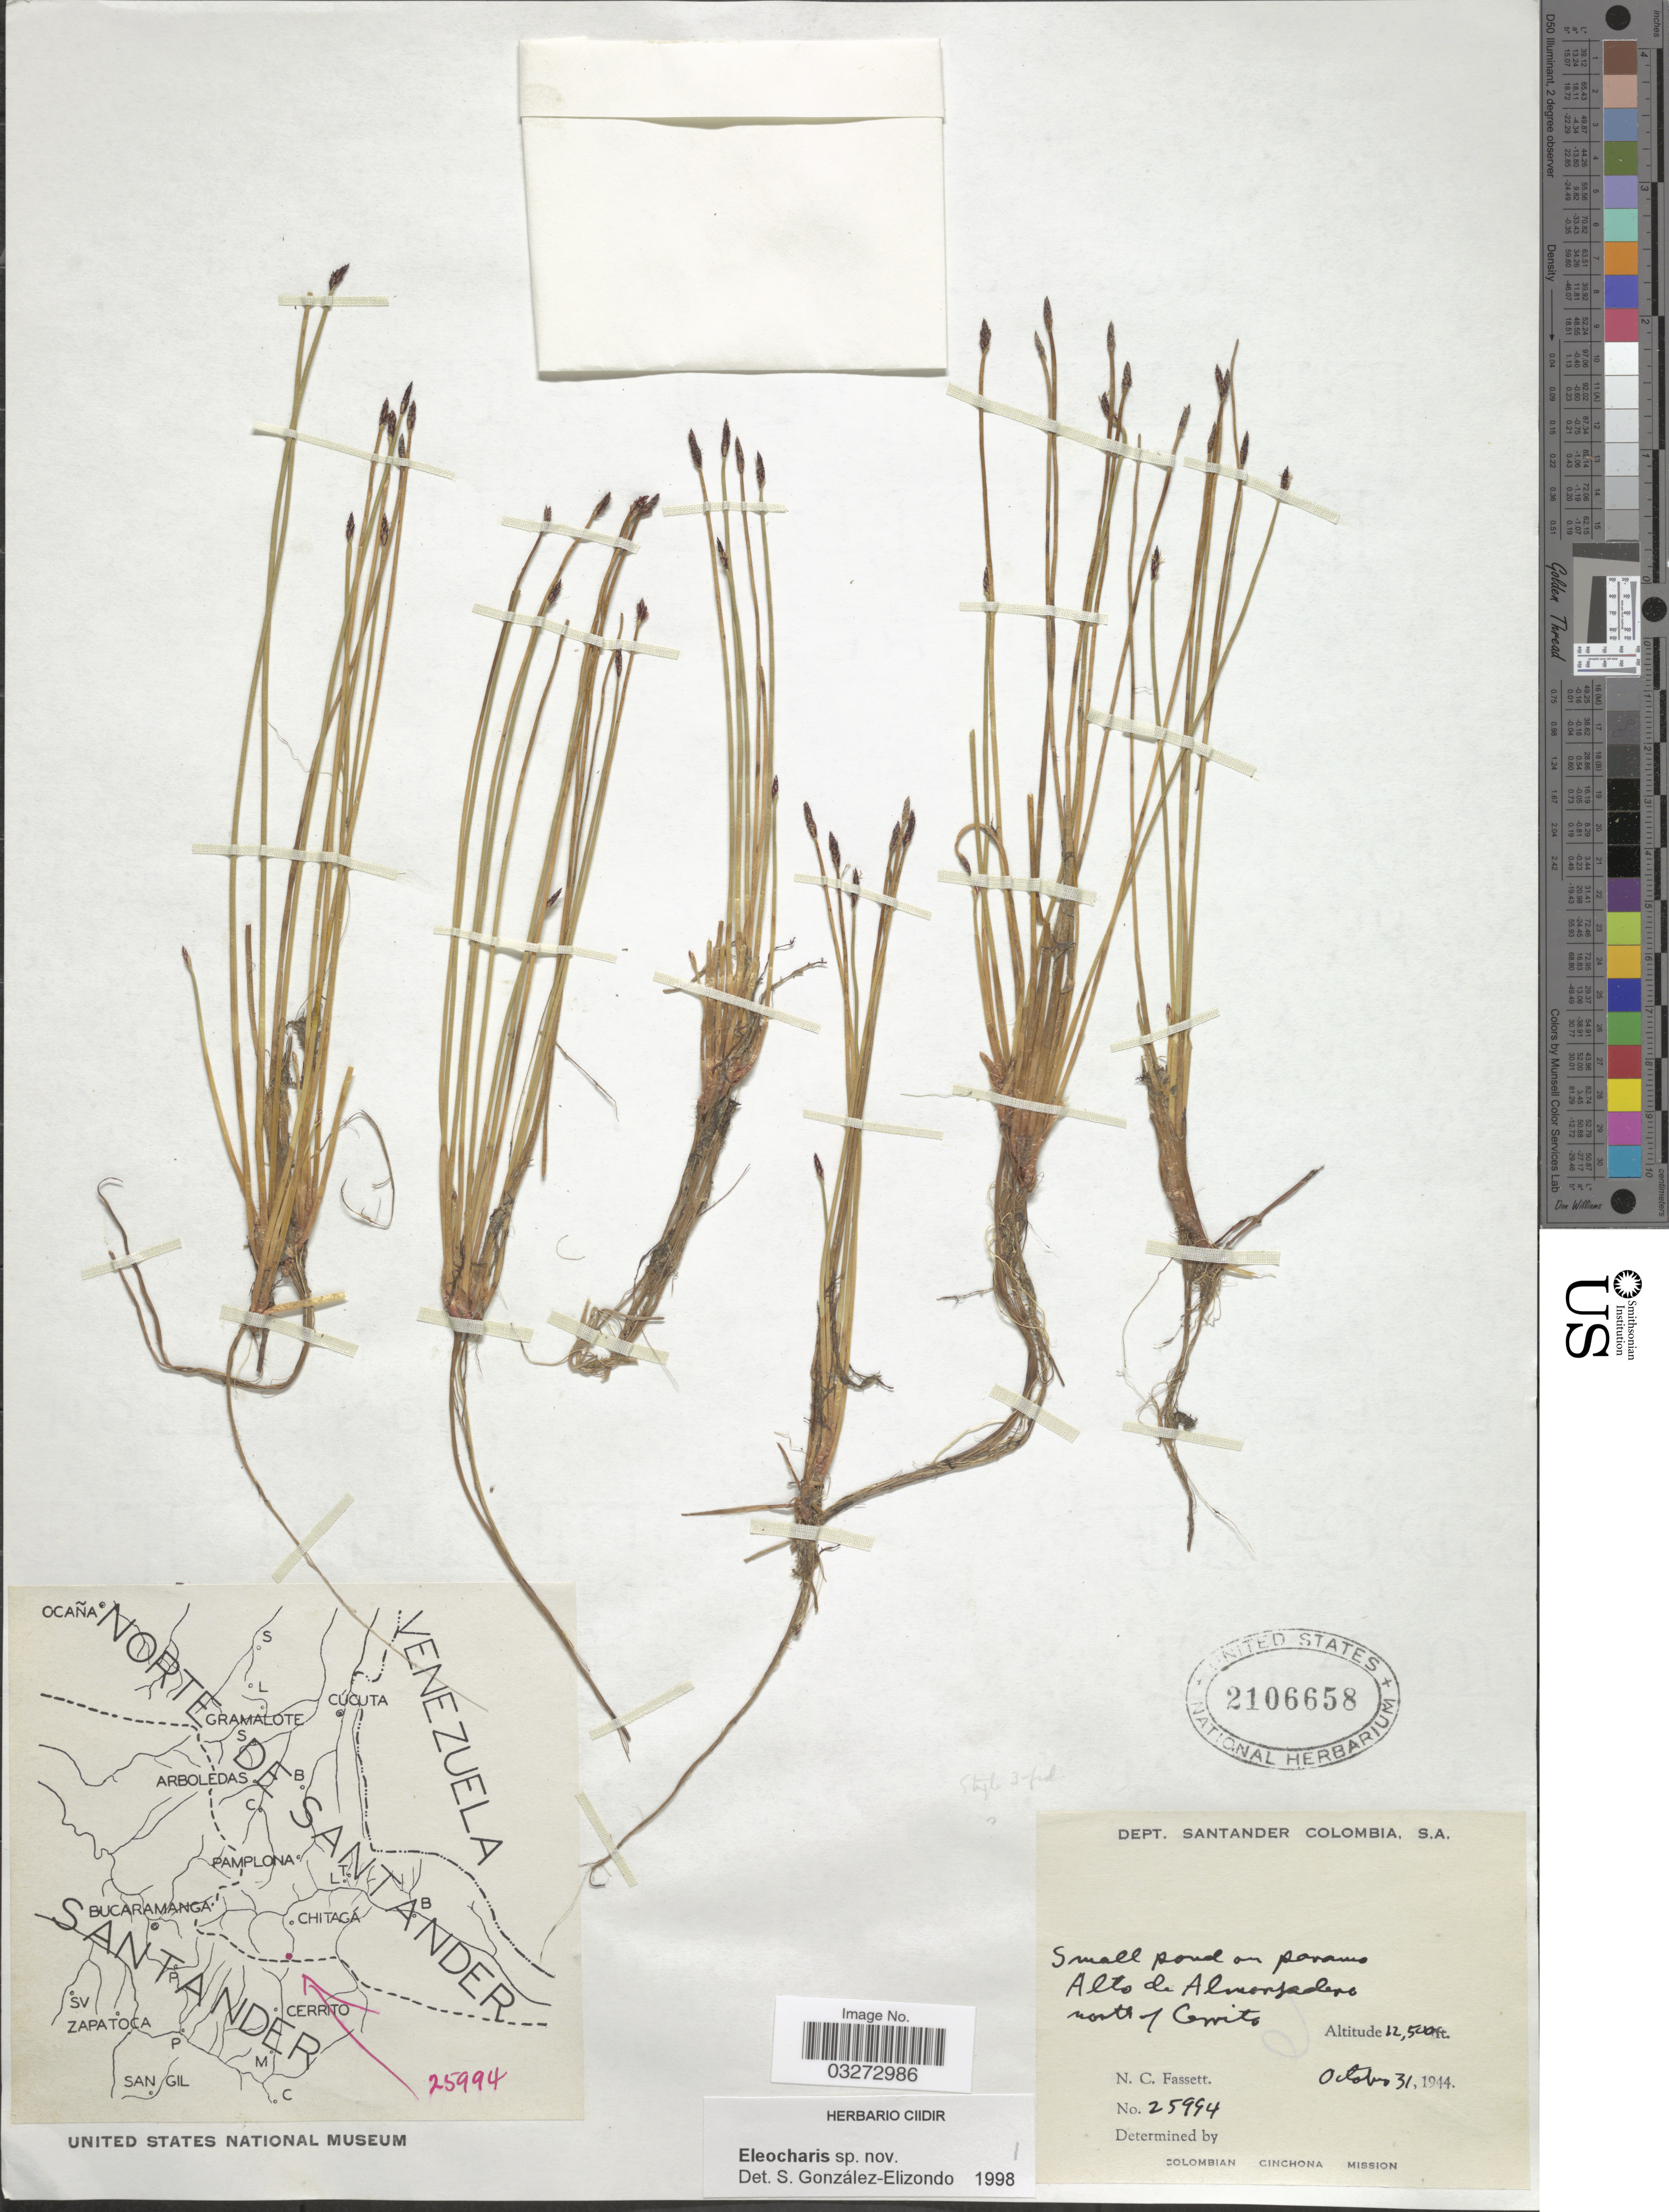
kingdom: Plantae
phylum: Tracheophyta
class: Liliopsida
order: Poales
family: Cyperaceae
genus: Eleocharis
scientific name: Eleocharis sp.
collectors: N. C. Fassett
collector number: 25994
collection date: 1944-10-31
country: Colombia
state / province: Santander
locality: Dept. Santander. Alto de Almorsadero north of Cerrito.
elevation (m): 3810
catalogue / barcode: US 2106658